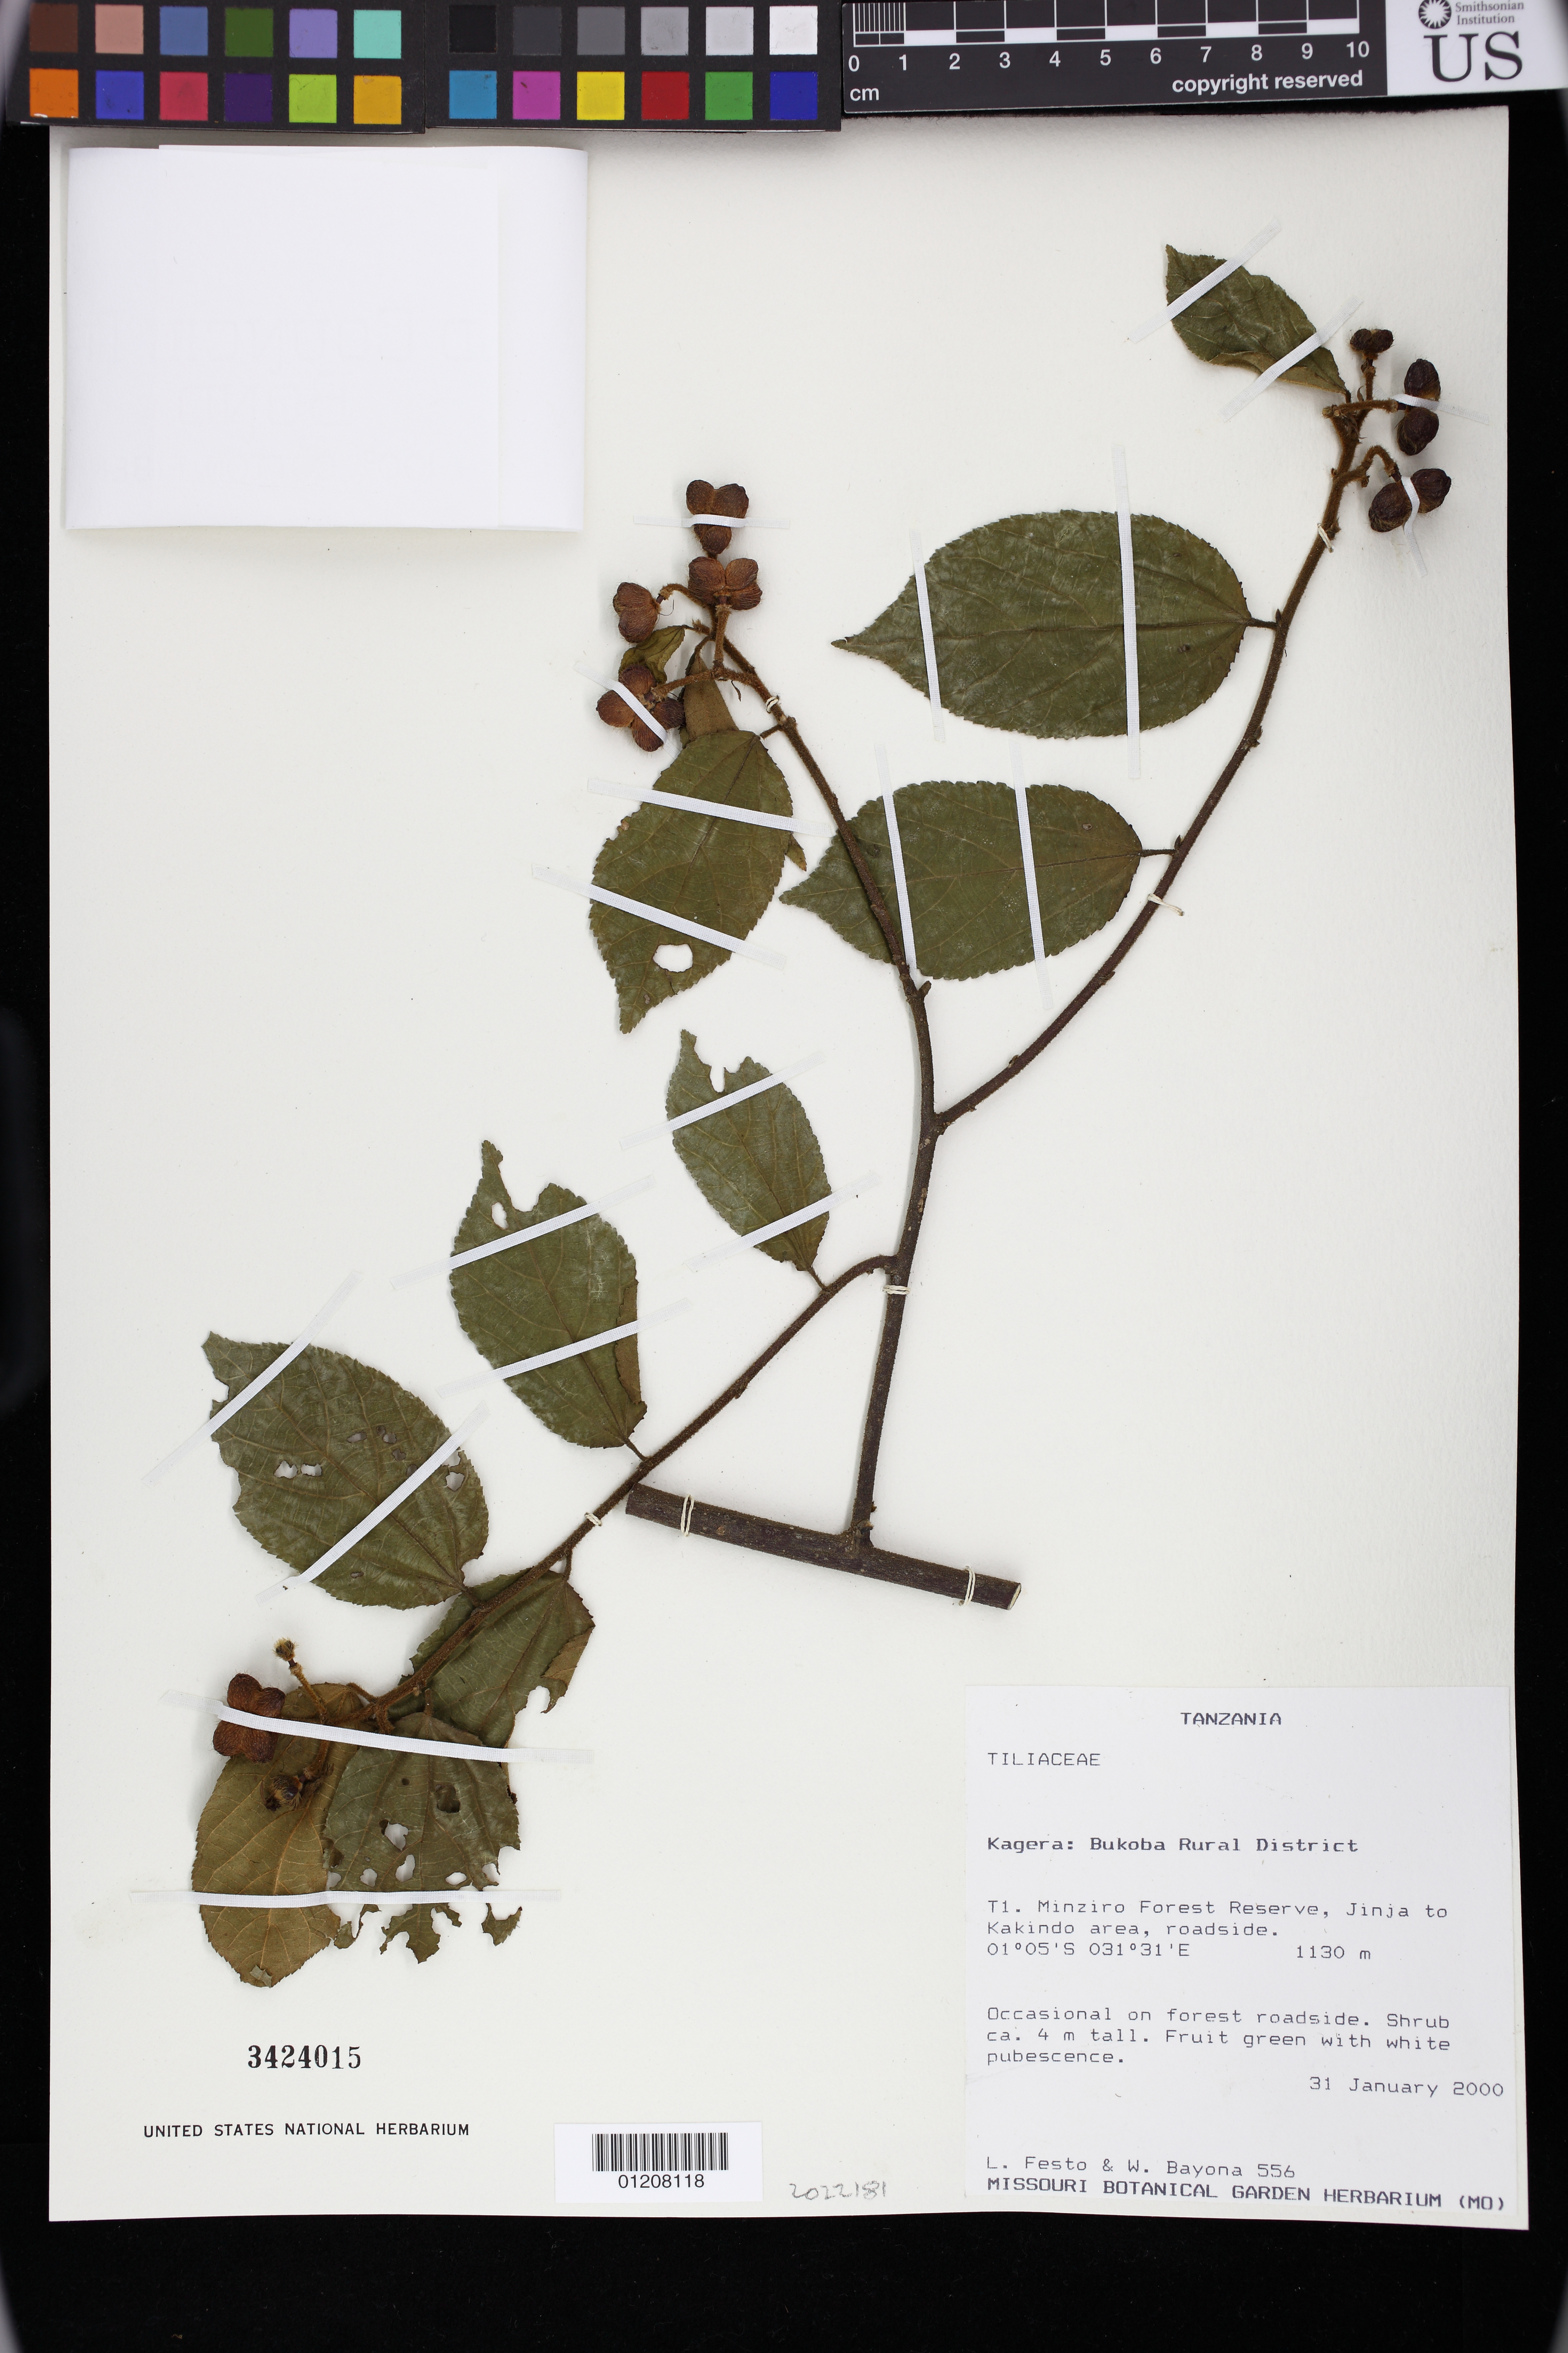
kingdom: Plantae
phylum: Tracheophyta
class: Magnoliopsida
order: Malvales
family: Malvaceae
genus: Grewia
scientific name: Grewia sp.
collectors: L. Festo & W. Bayona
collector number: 556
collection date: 2000-01-31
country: Tanzania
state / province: Kagera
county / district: Bakuba Rural District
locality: T1. Minziro Forest Reserve, Jinja to Kakindo area, roadside.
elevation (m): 1130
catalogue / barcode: US 3424015